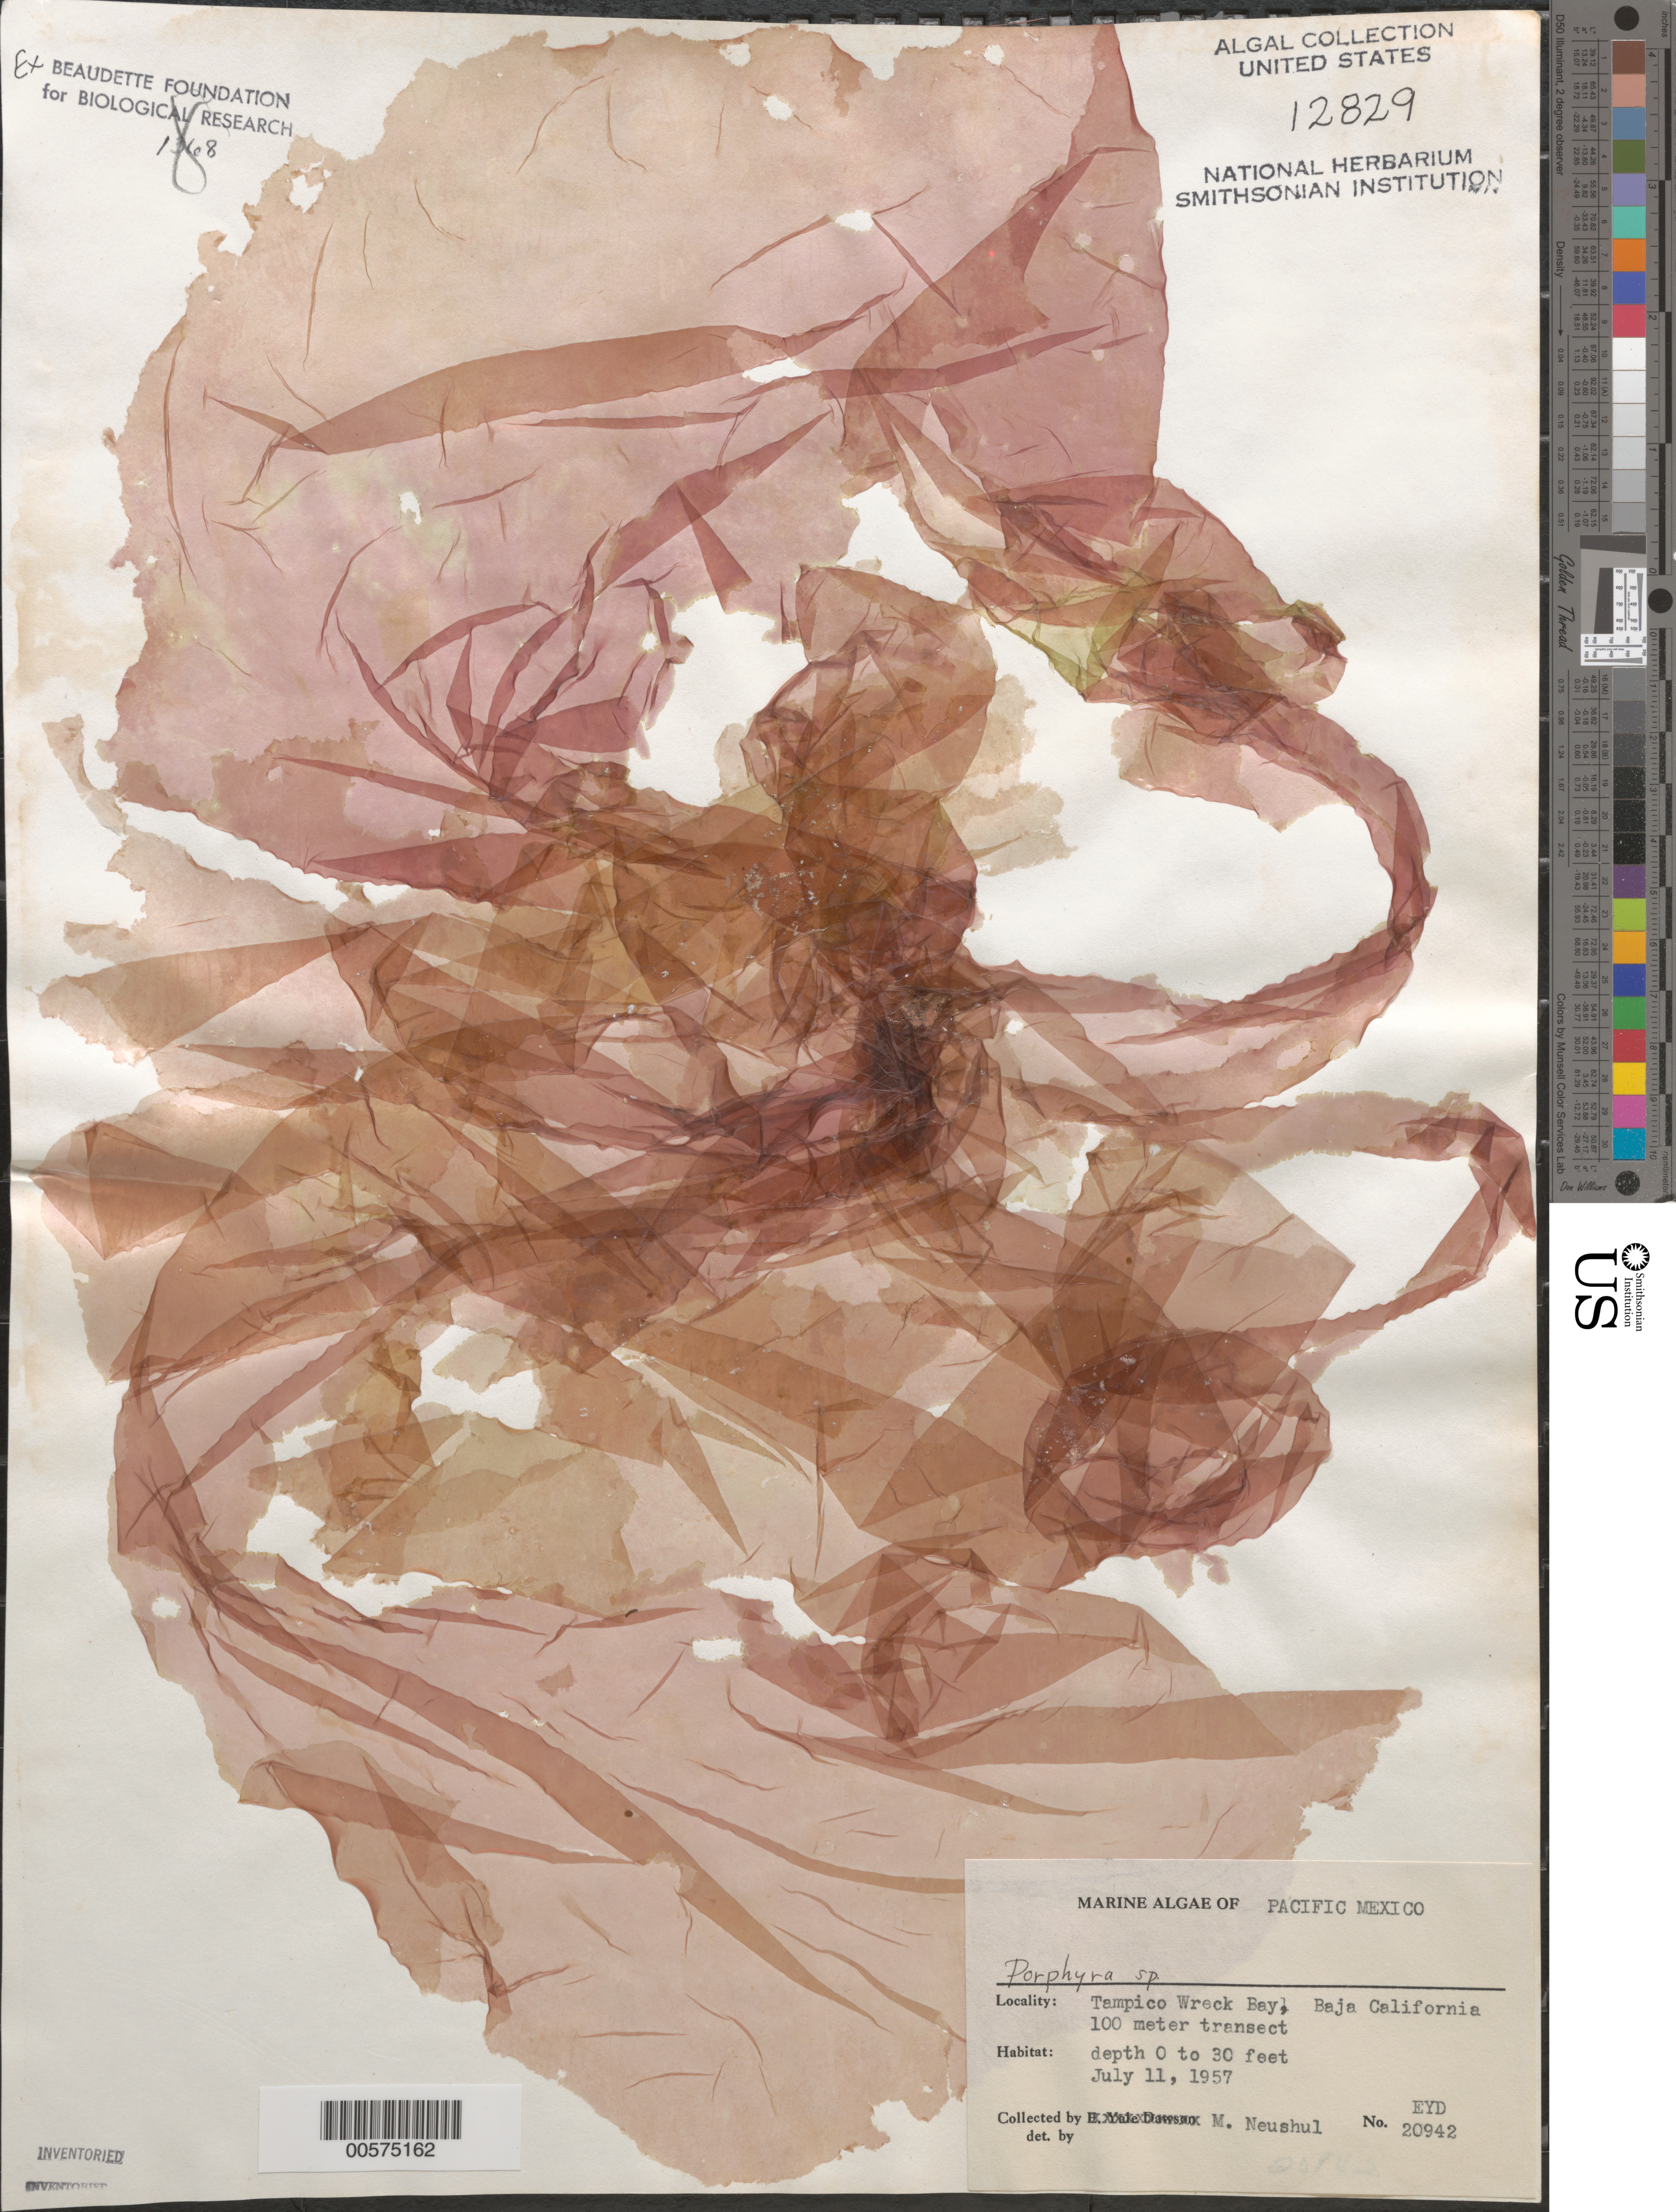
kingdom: Plantae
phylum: Rhodophyta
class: Bangiophyceae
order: Bangiales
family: Bangiaceae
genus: Porphyra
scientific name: Porphyra sp.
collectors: M. Neushul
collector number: EYD 20942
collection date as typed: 11 Jul 1957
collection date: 1957-07-11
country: Mexico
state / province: Baja California Norte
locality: Tampico Wreck Bay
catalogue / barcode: US 12829